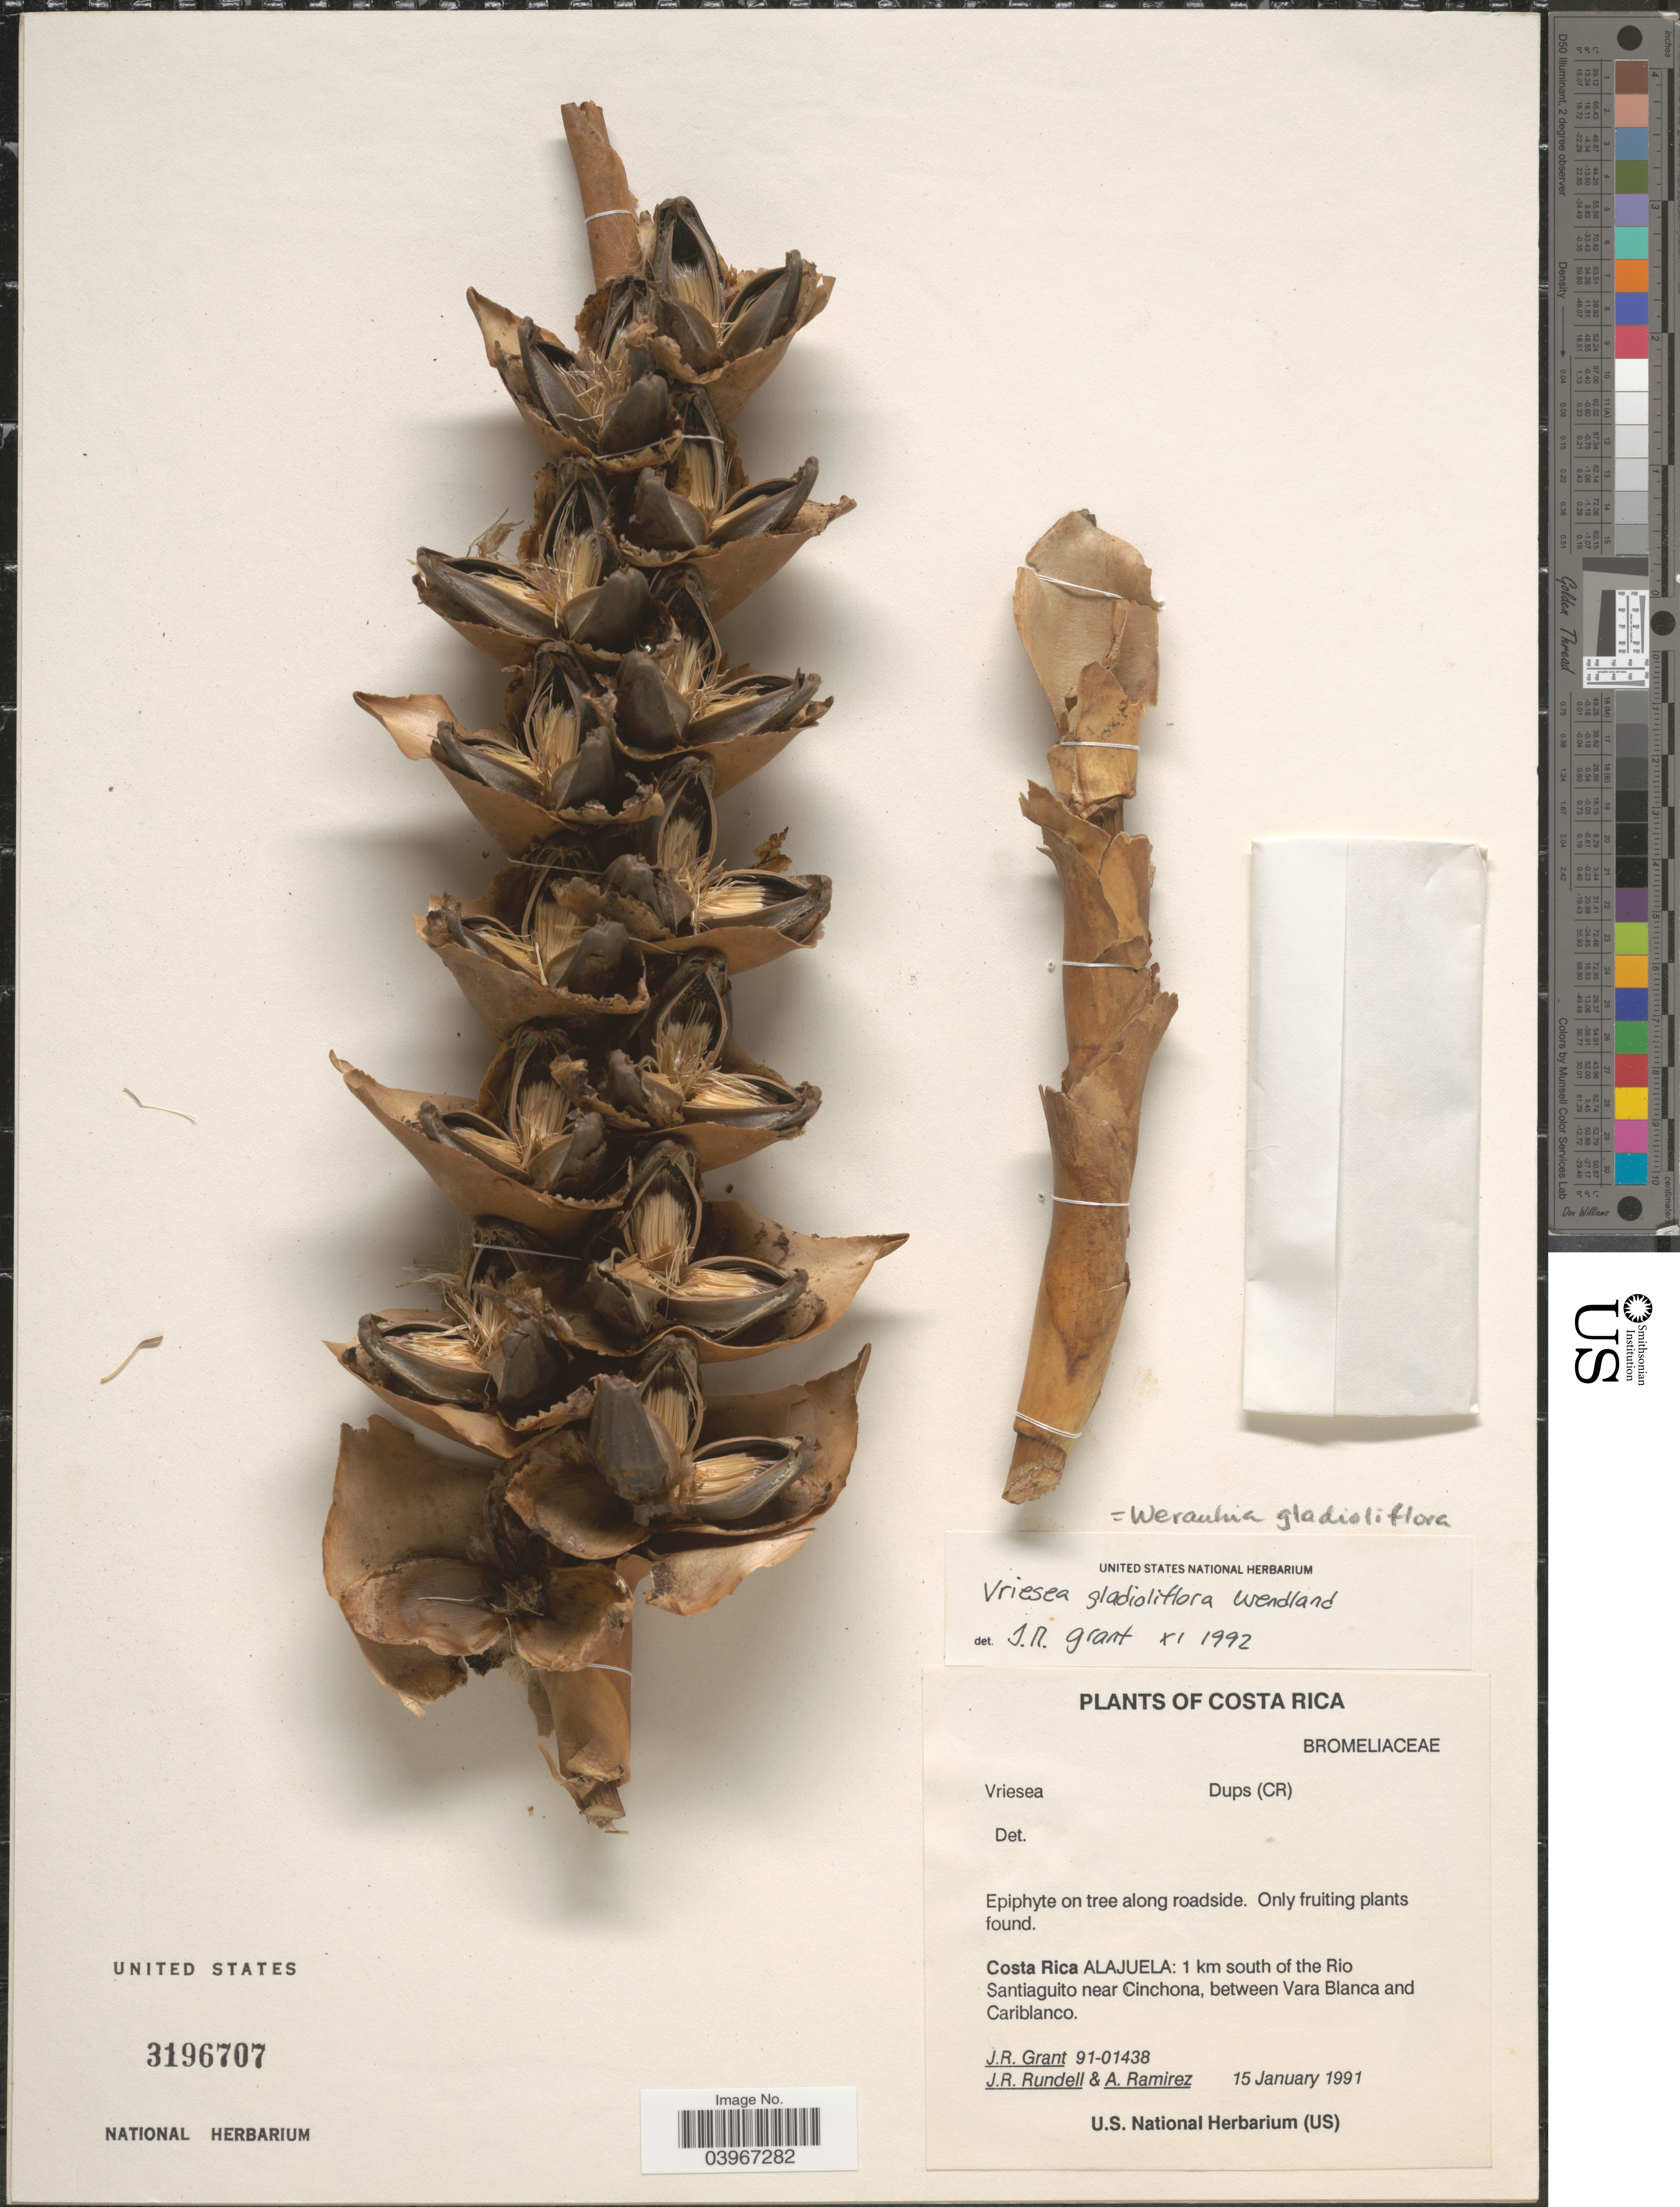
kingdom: Plantae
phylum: Tracheophyta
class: Liliopsida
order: Poales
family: Bromeliaceae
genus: Werauhia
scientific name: Werauhia gladioliflora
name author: (H. Wendl.) J.R. Grant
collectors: J. Grant, J. R. Rundell & A. Ramirez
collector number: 91-01438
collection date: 1991-01-15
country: Costa Rica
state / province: Alajuela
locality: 1 km south of the Rio Santiaguito near Cinchona, between Vara Blanca and Cariblanco.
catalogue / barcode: US 3196707